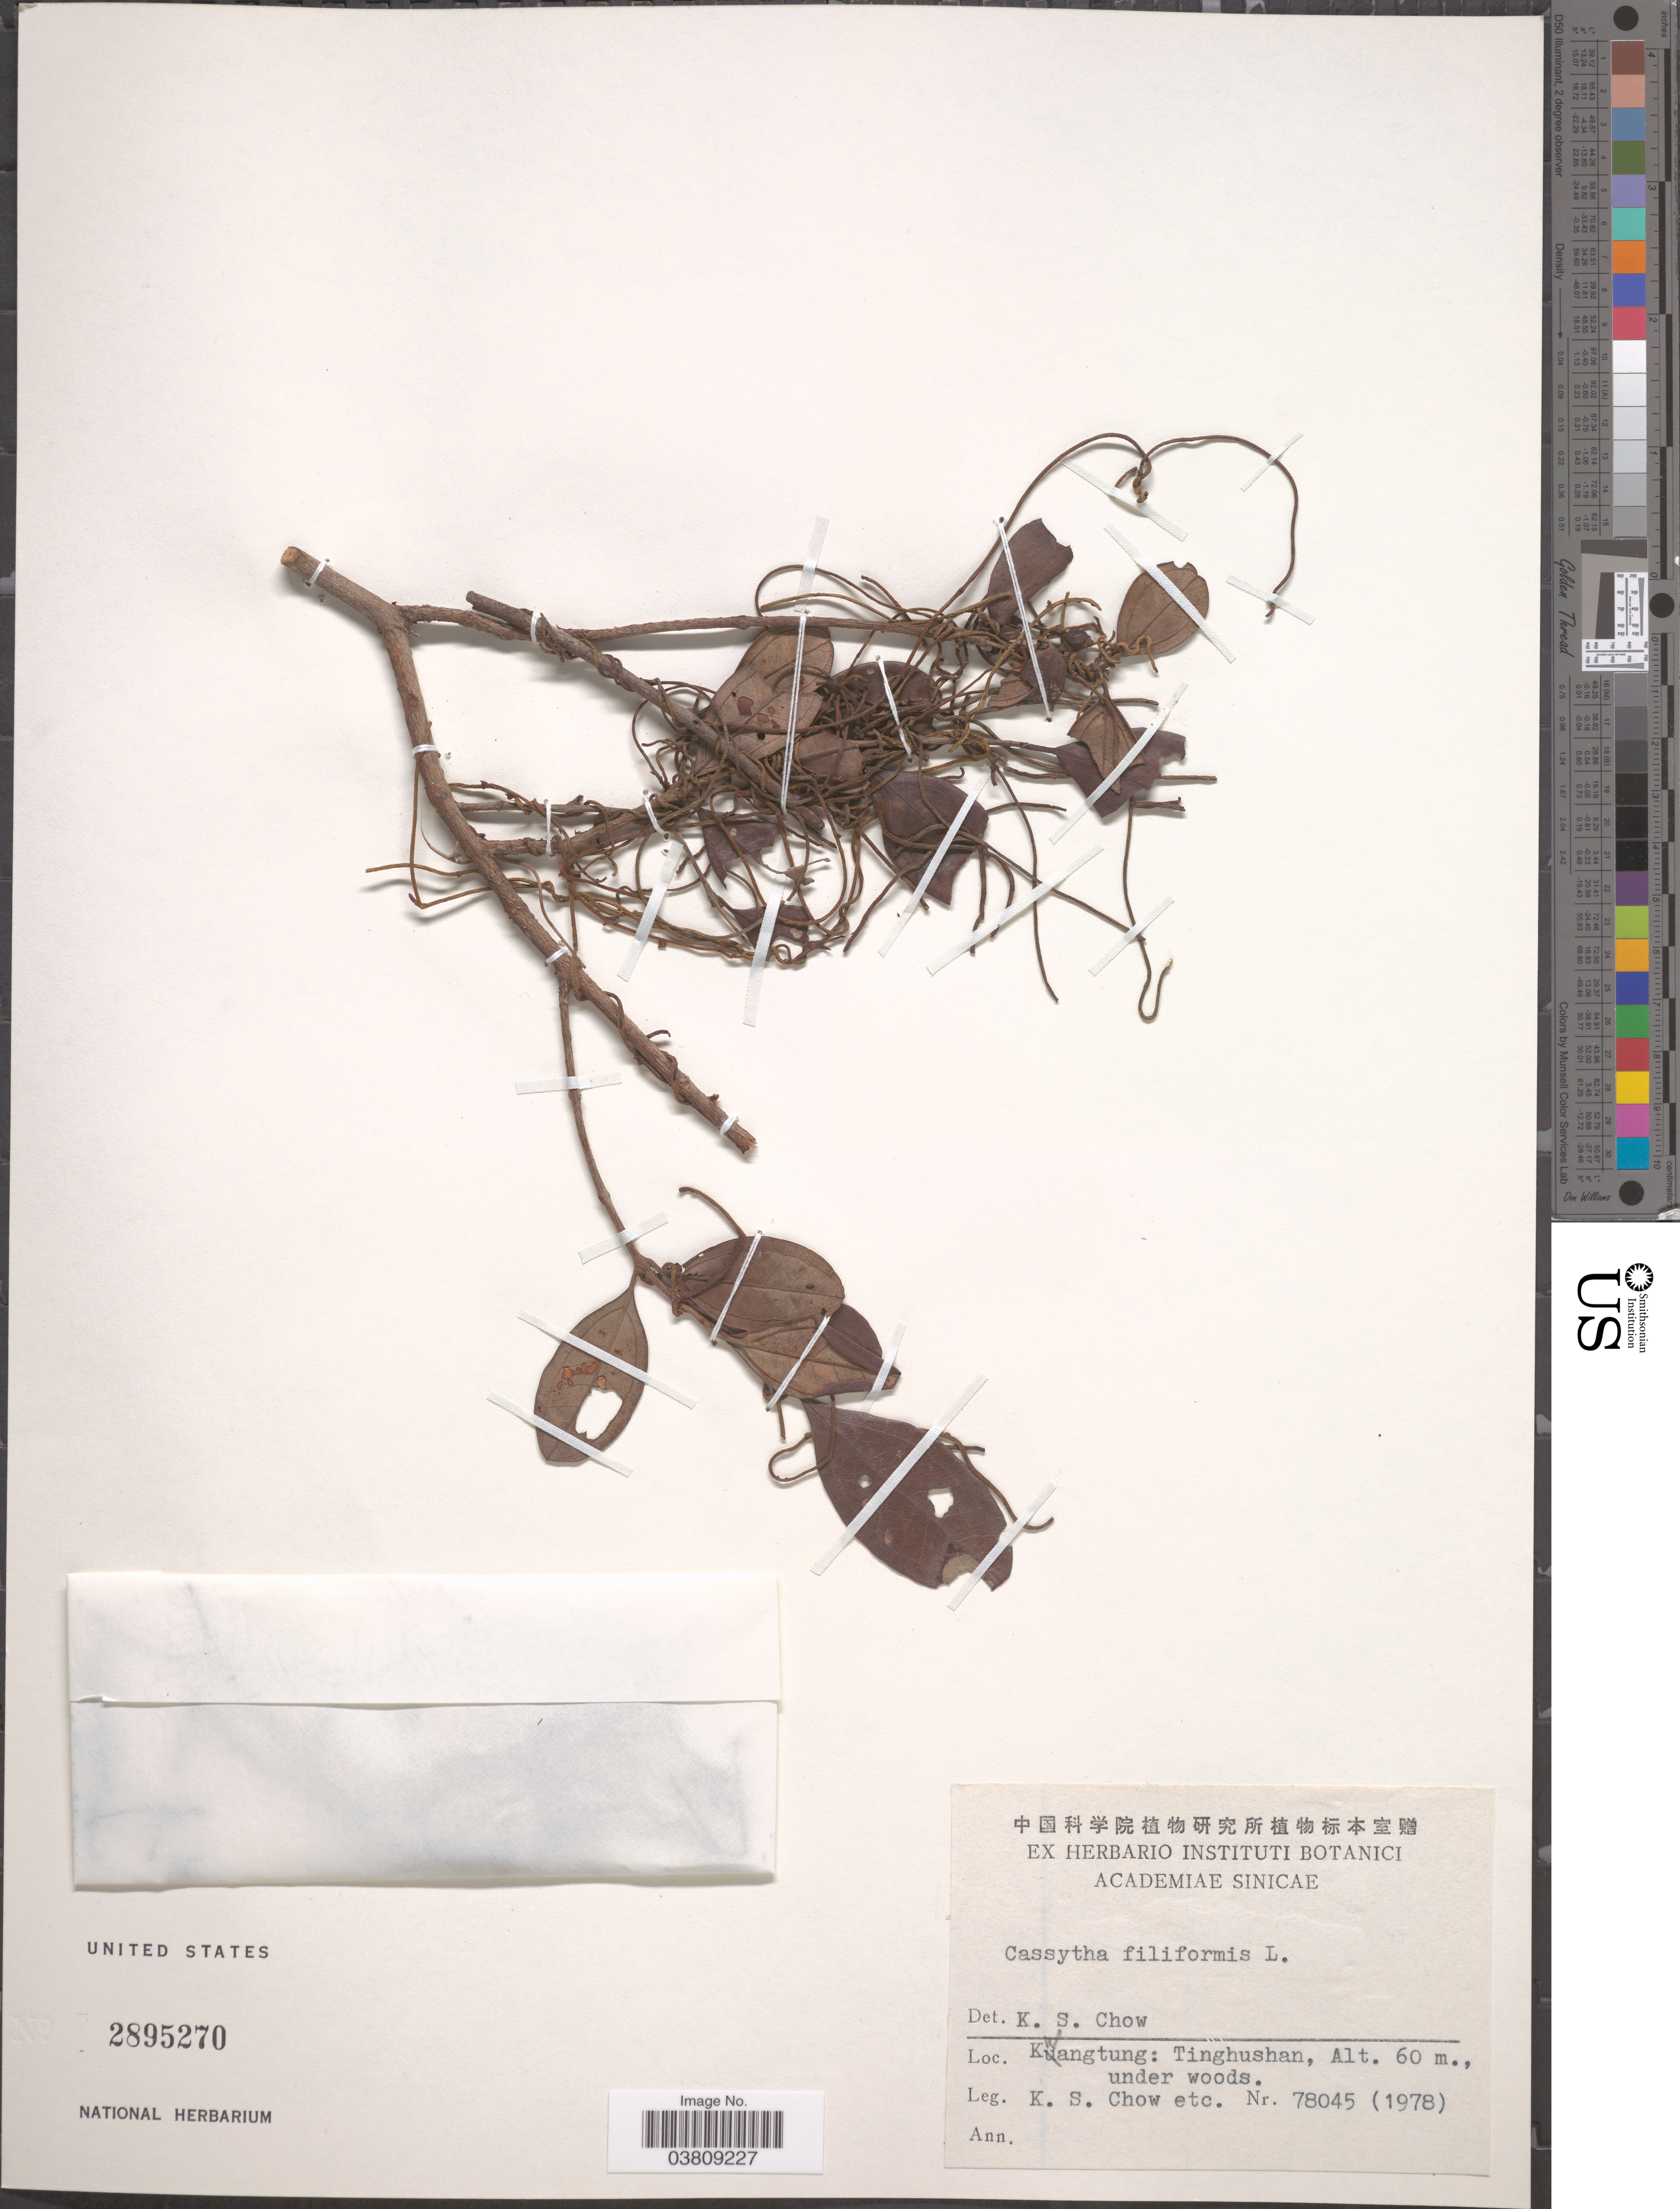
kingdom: Plantae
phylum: Tracheophyta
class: Magnoliopsida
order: Laurales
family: Lauraceae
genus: Cassytha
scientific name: Cassytha filiformis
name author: L.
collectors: K. S. Chow & et al.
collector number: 78045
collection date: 1978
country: China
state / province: Guangdong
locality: Kwangtung: Tinghushan.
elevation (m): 60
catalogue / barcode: US 2895270